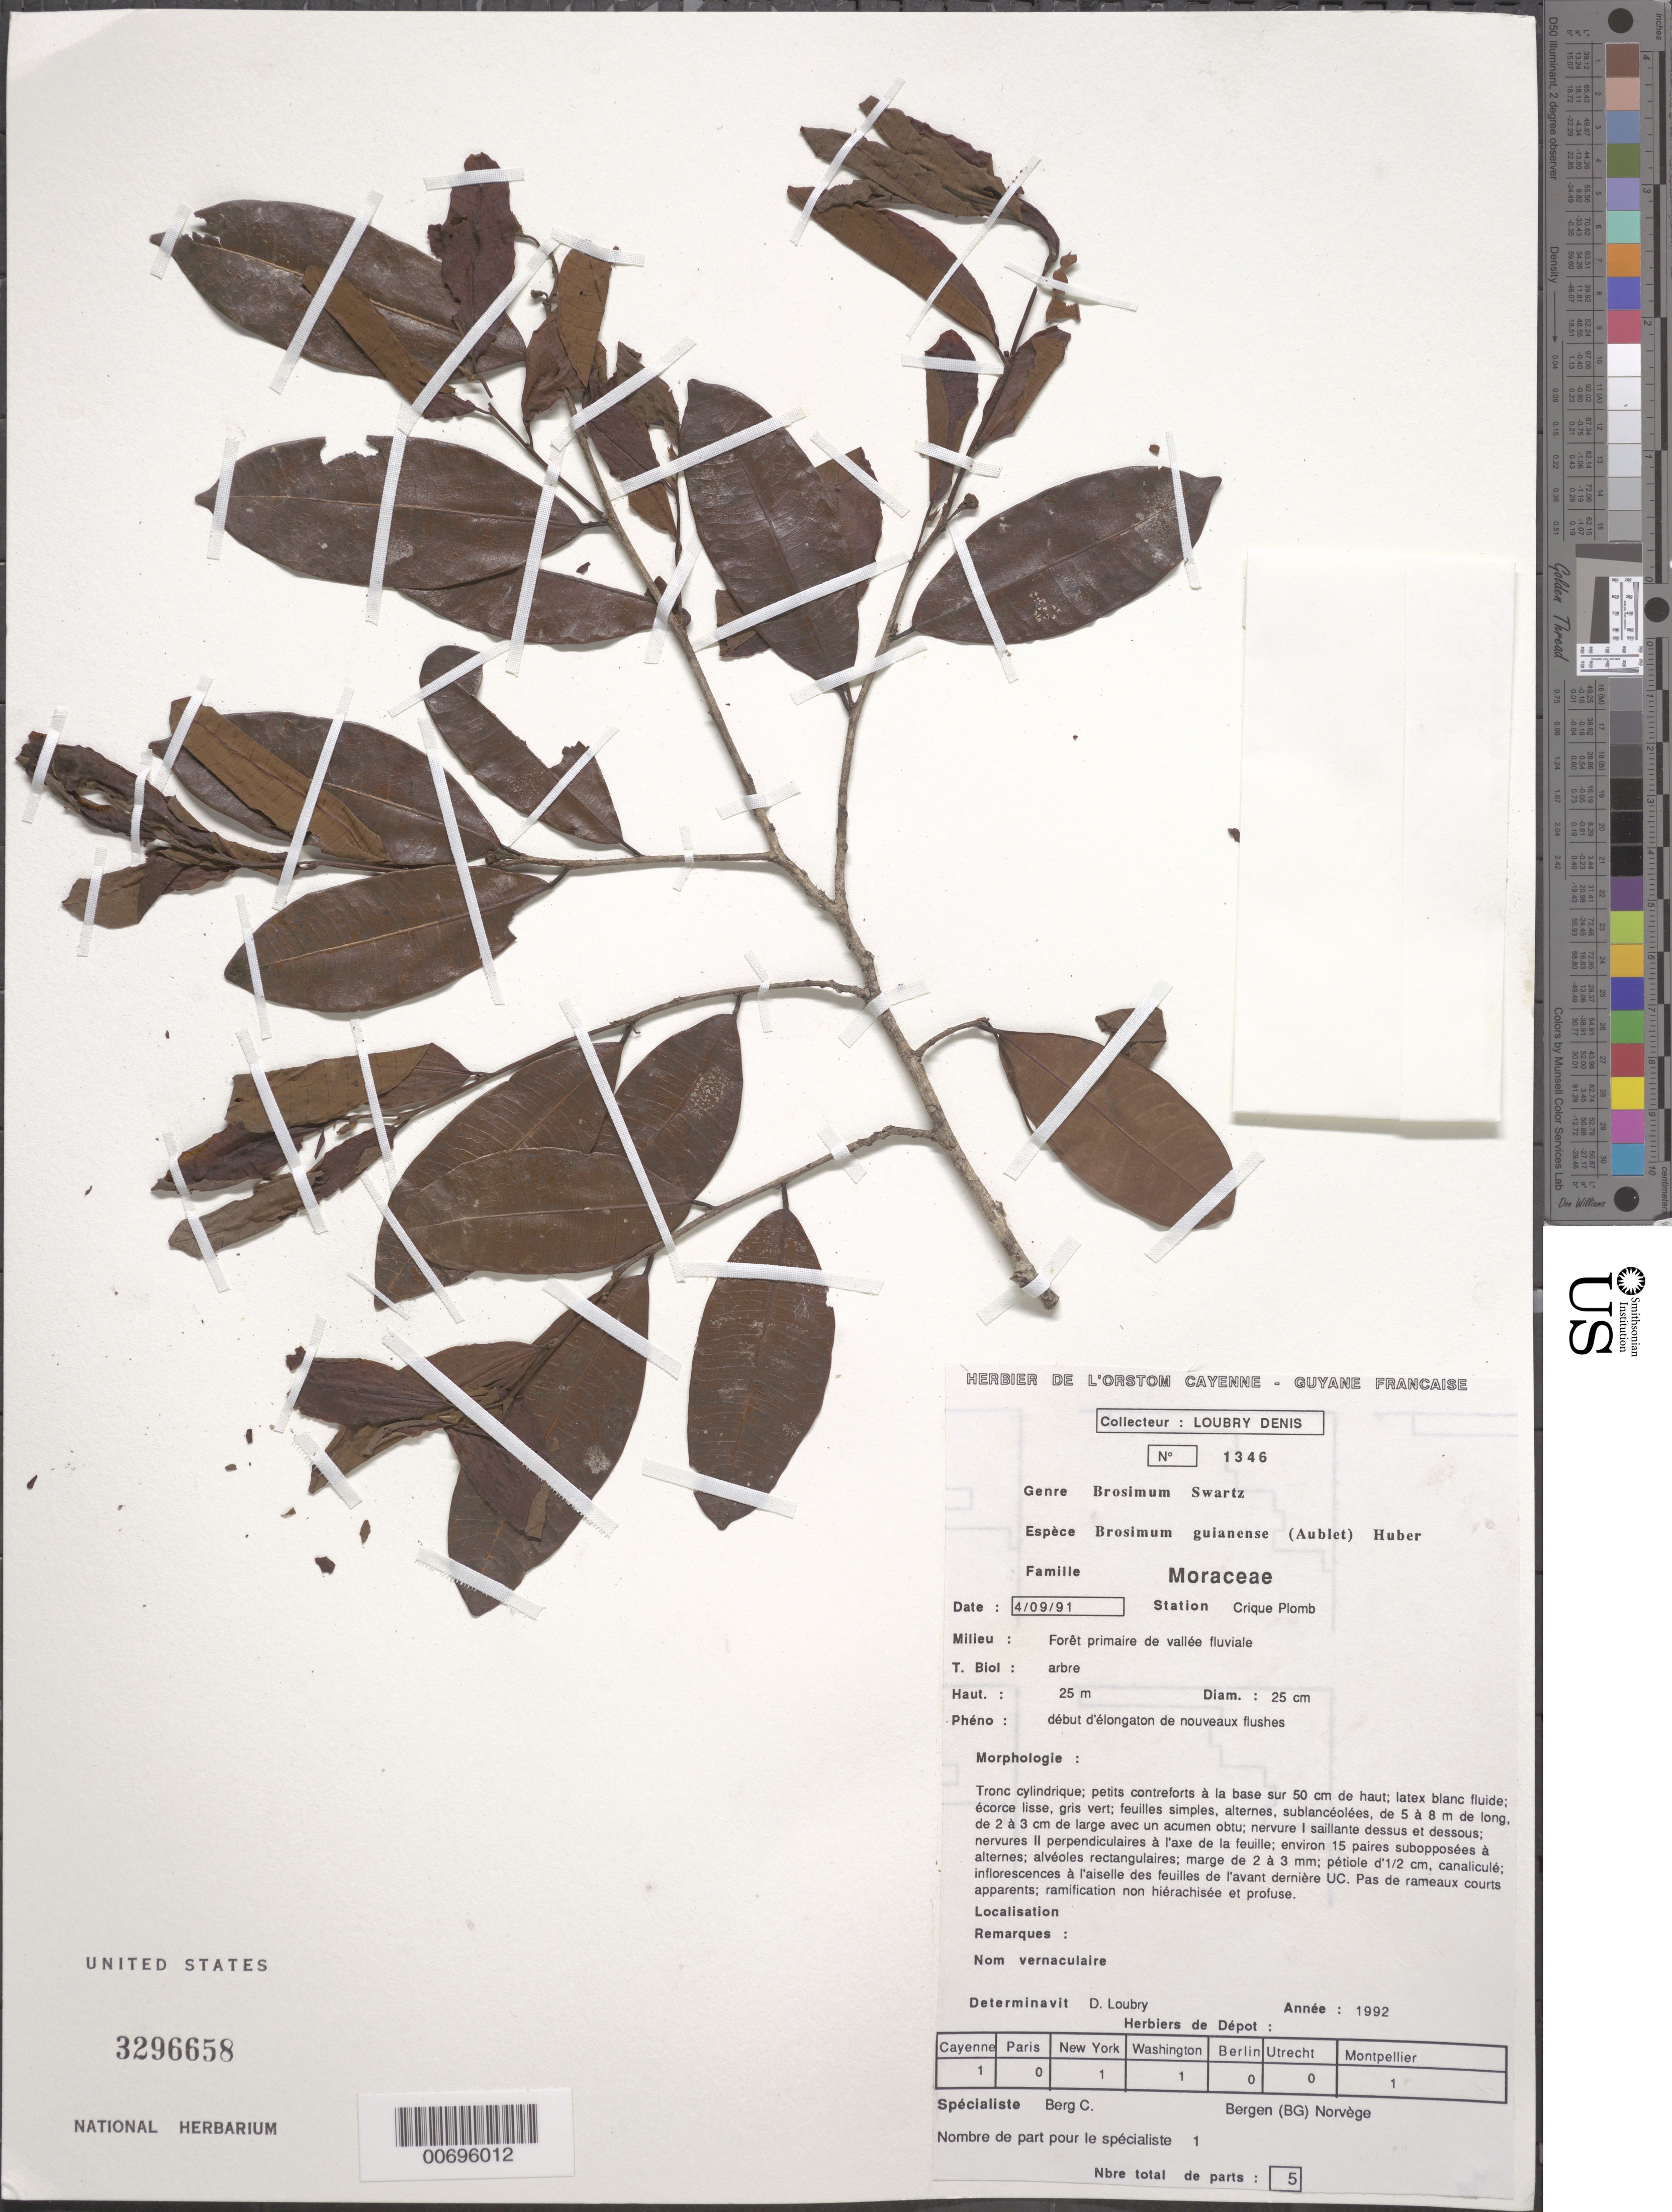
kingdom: Plantae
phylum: Tracheophyta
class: Magnoliopsida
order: Rosales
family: Moraceae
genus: Brosimum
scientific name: Brosimum guianense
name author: (Aubl.) Huber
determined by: Loubry, D.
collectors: D. Loubry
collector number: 1346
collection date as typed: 5-Sep-91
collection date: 1991-09-05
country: French Guiana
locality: Crique Plomb, Bassin du Sinnamary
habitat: Primary forest of river valley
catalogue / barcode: US 3296658